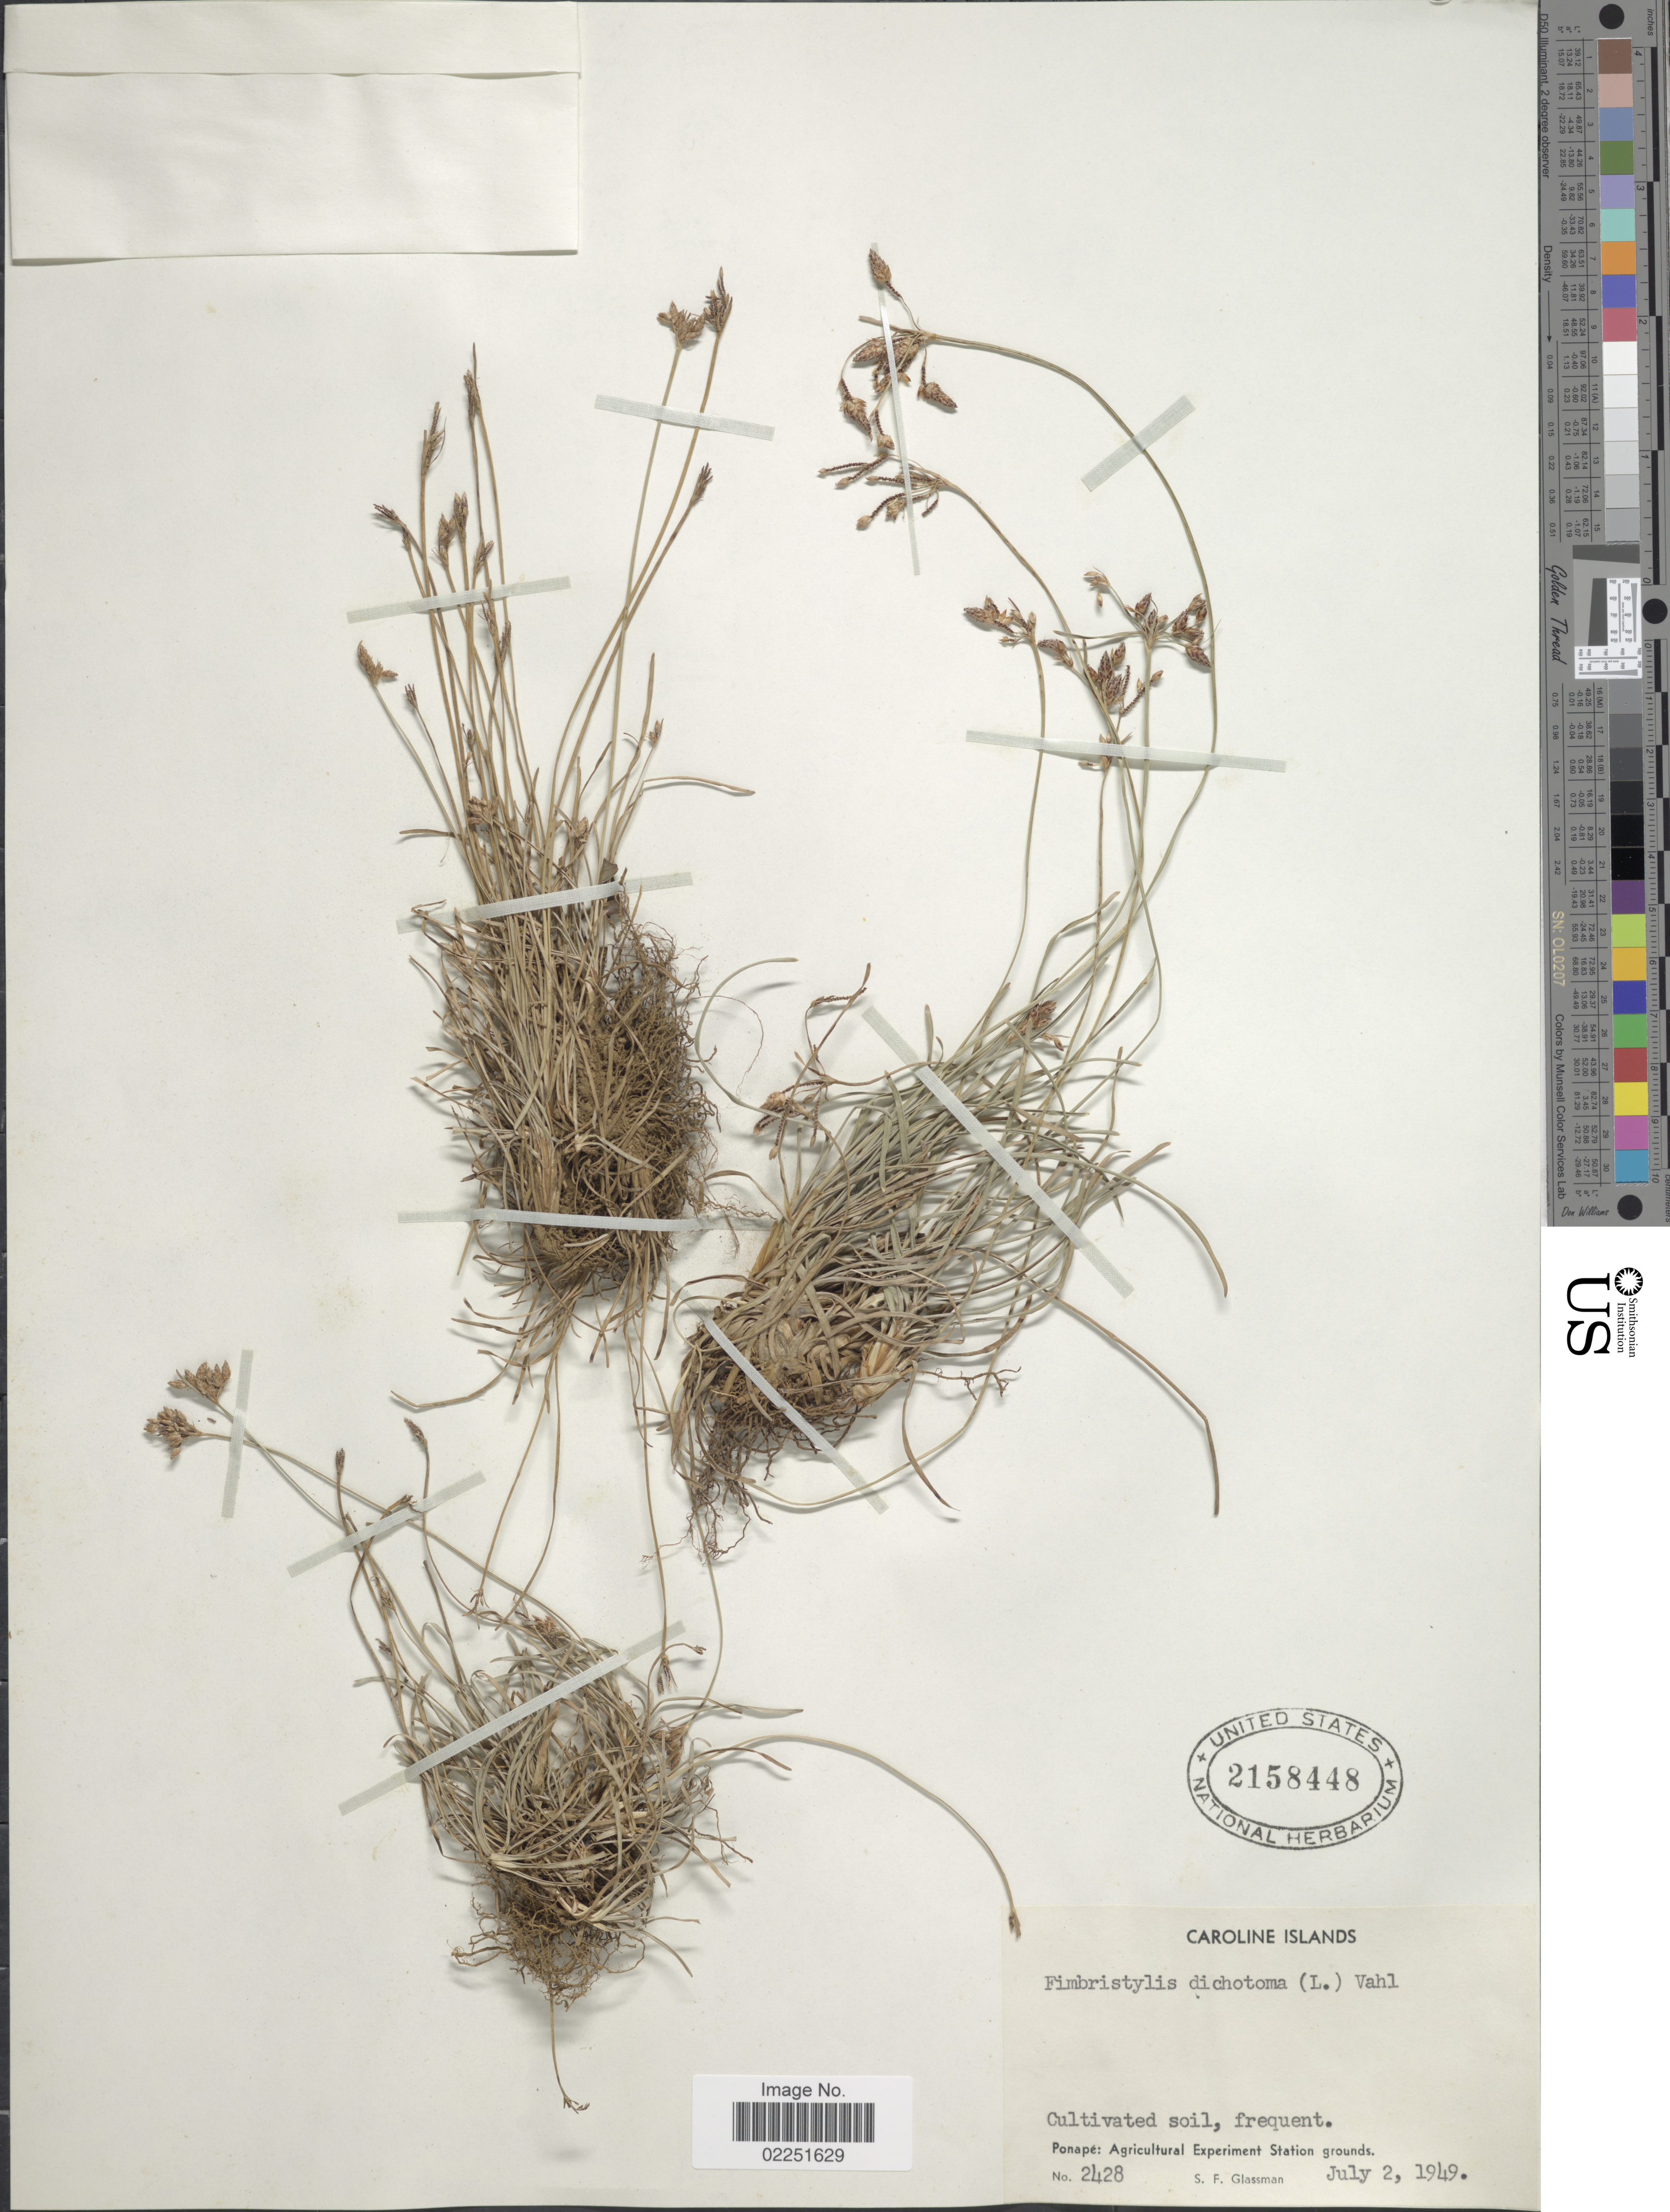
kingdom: Plantae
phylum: Tracheophyta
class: Liliopsida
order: Poales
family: Cyperaceae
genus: Fimbristylis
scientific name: Fimbristylis cymosa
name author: R. Br.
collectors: S. F. Glassman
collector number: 2428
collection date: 1949-07-02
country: Micronesia, Federated States of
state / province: Pohnpei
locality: Caroline Islands, Ponape: Agricultural Expiriment Station grounds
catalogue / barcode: US 2158448